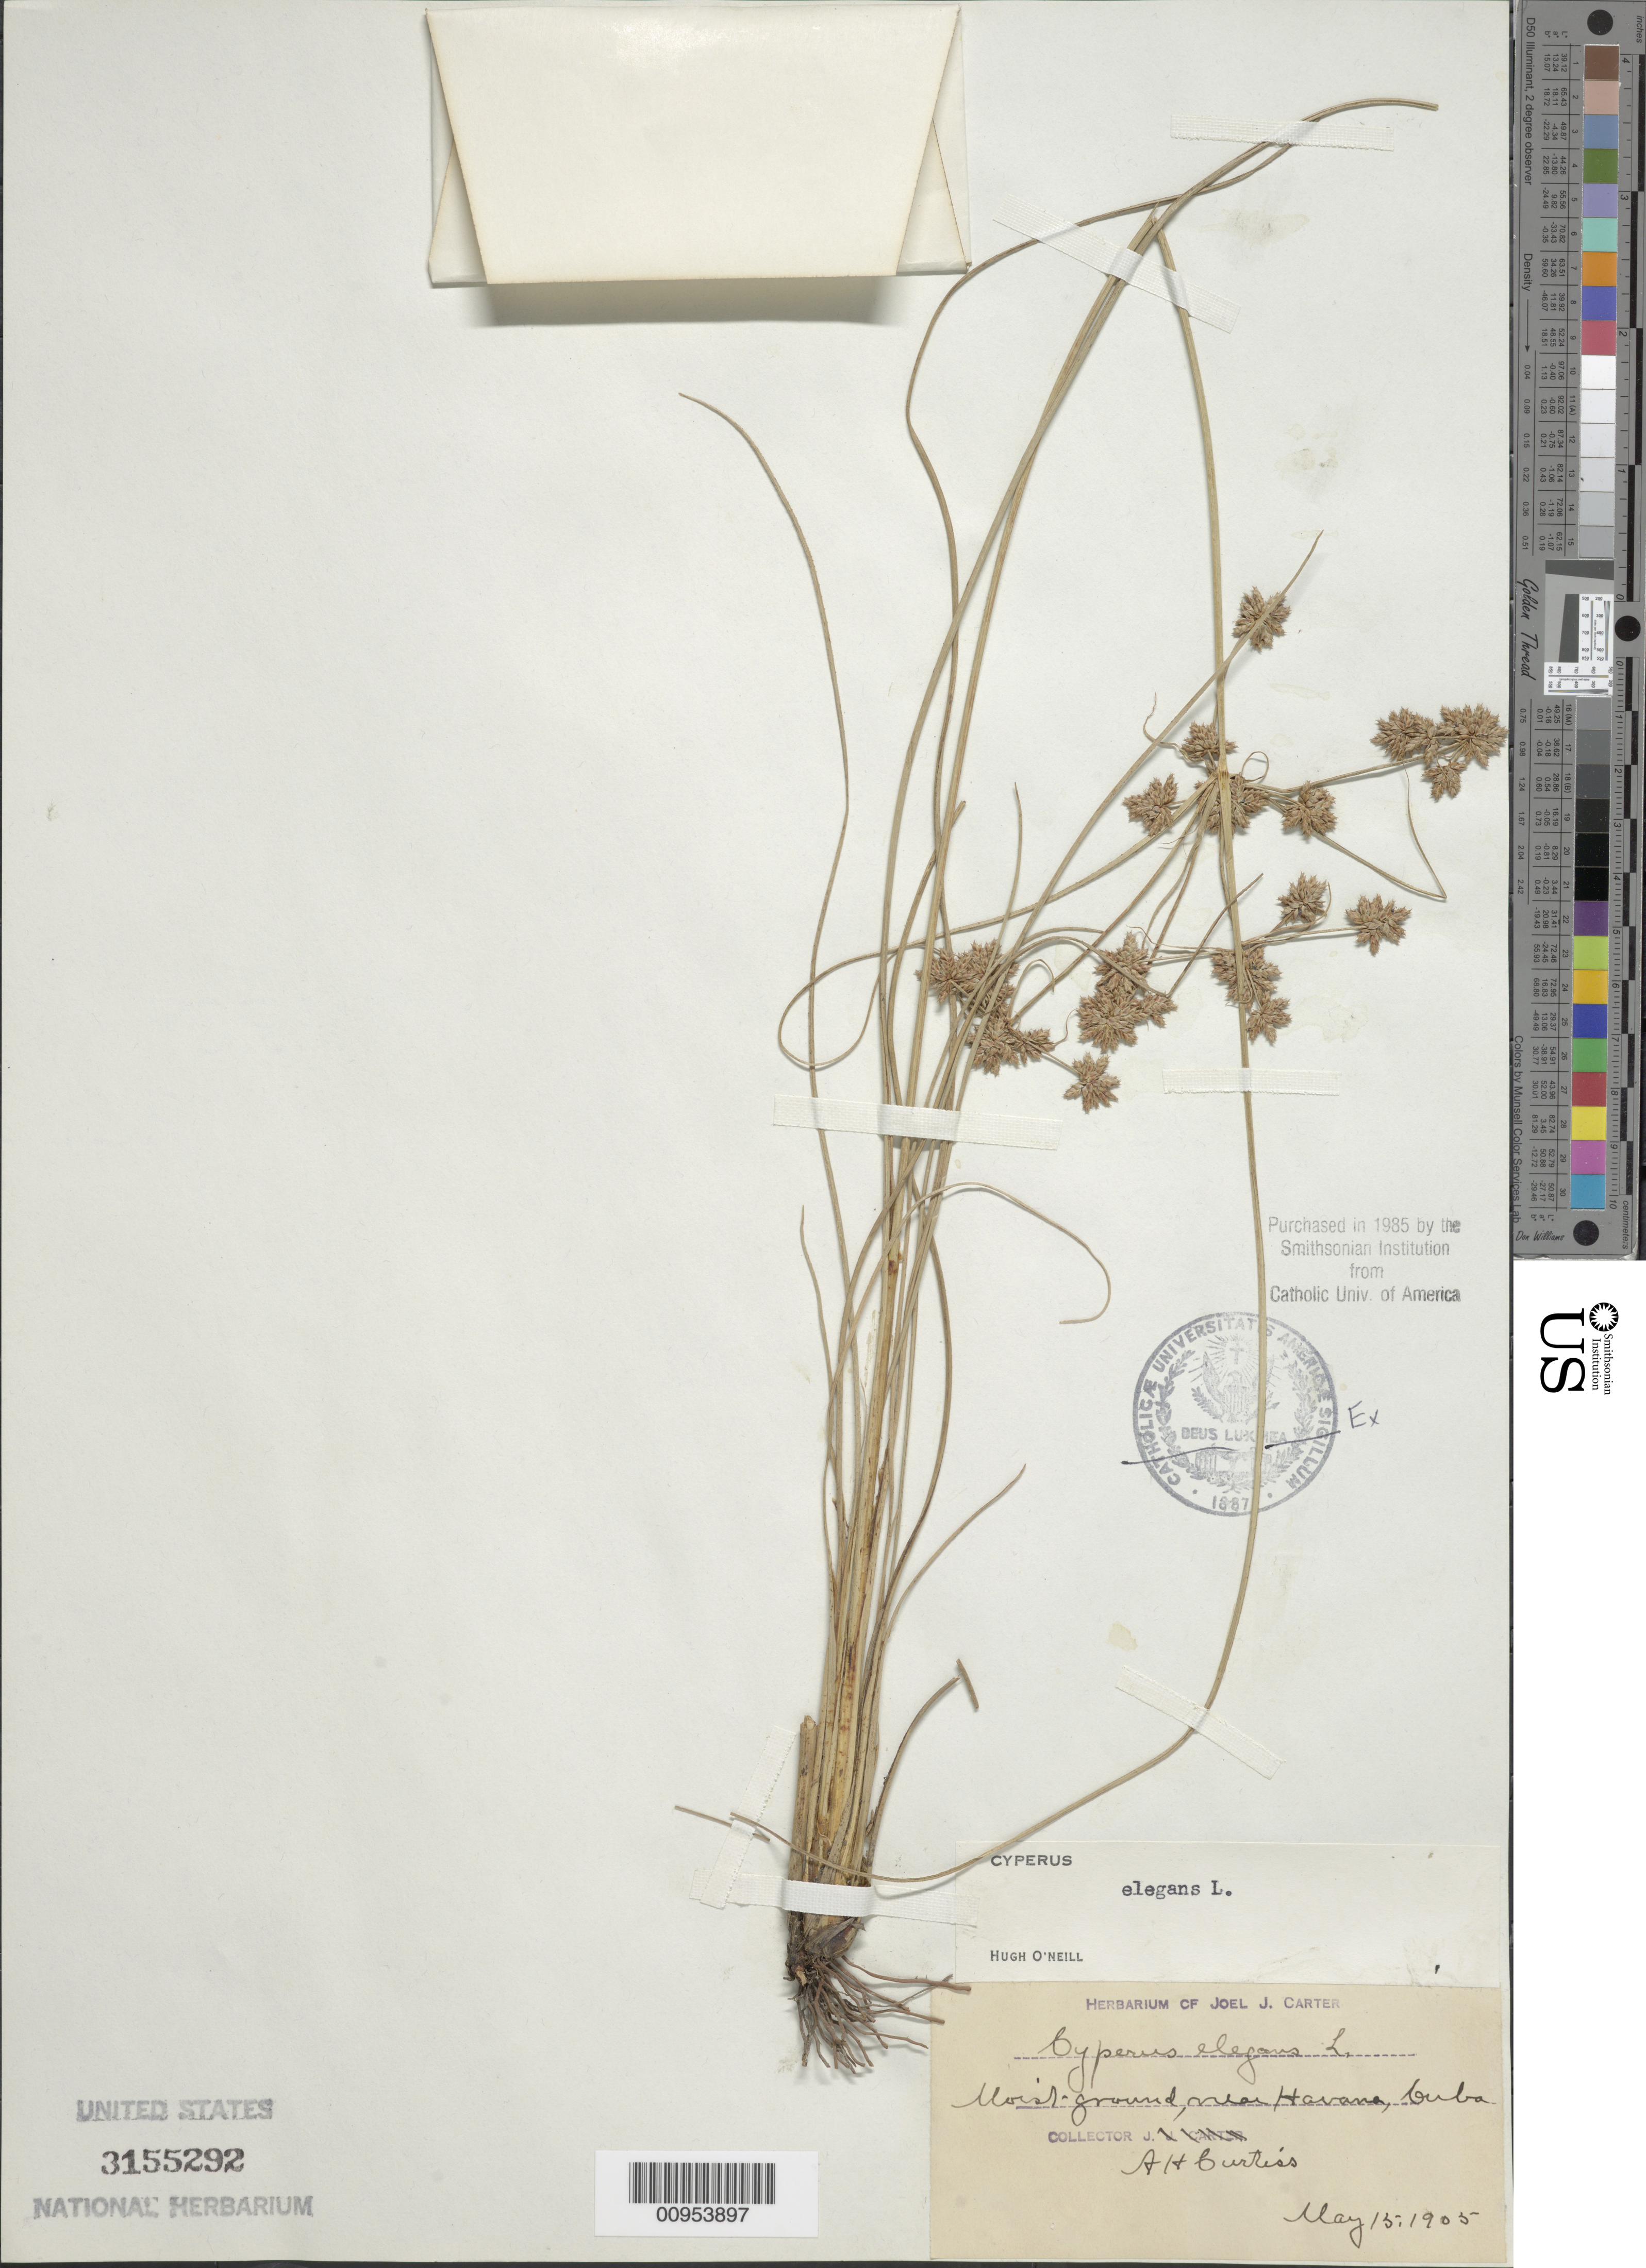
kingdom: Plantae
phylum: Tracheophyta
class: Liliopsida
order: Poales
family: Cyperaceae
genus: Cyperus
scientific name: Cyperus elegans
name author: L.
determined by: O'Neill, Hugh T.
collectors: A. H. Curtiss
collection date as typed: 15 May 1905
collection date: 1905-05-15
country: Cuba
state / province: La Habana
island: Cuba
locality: Near Havana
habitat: Moist ground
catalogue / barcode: US 3155292